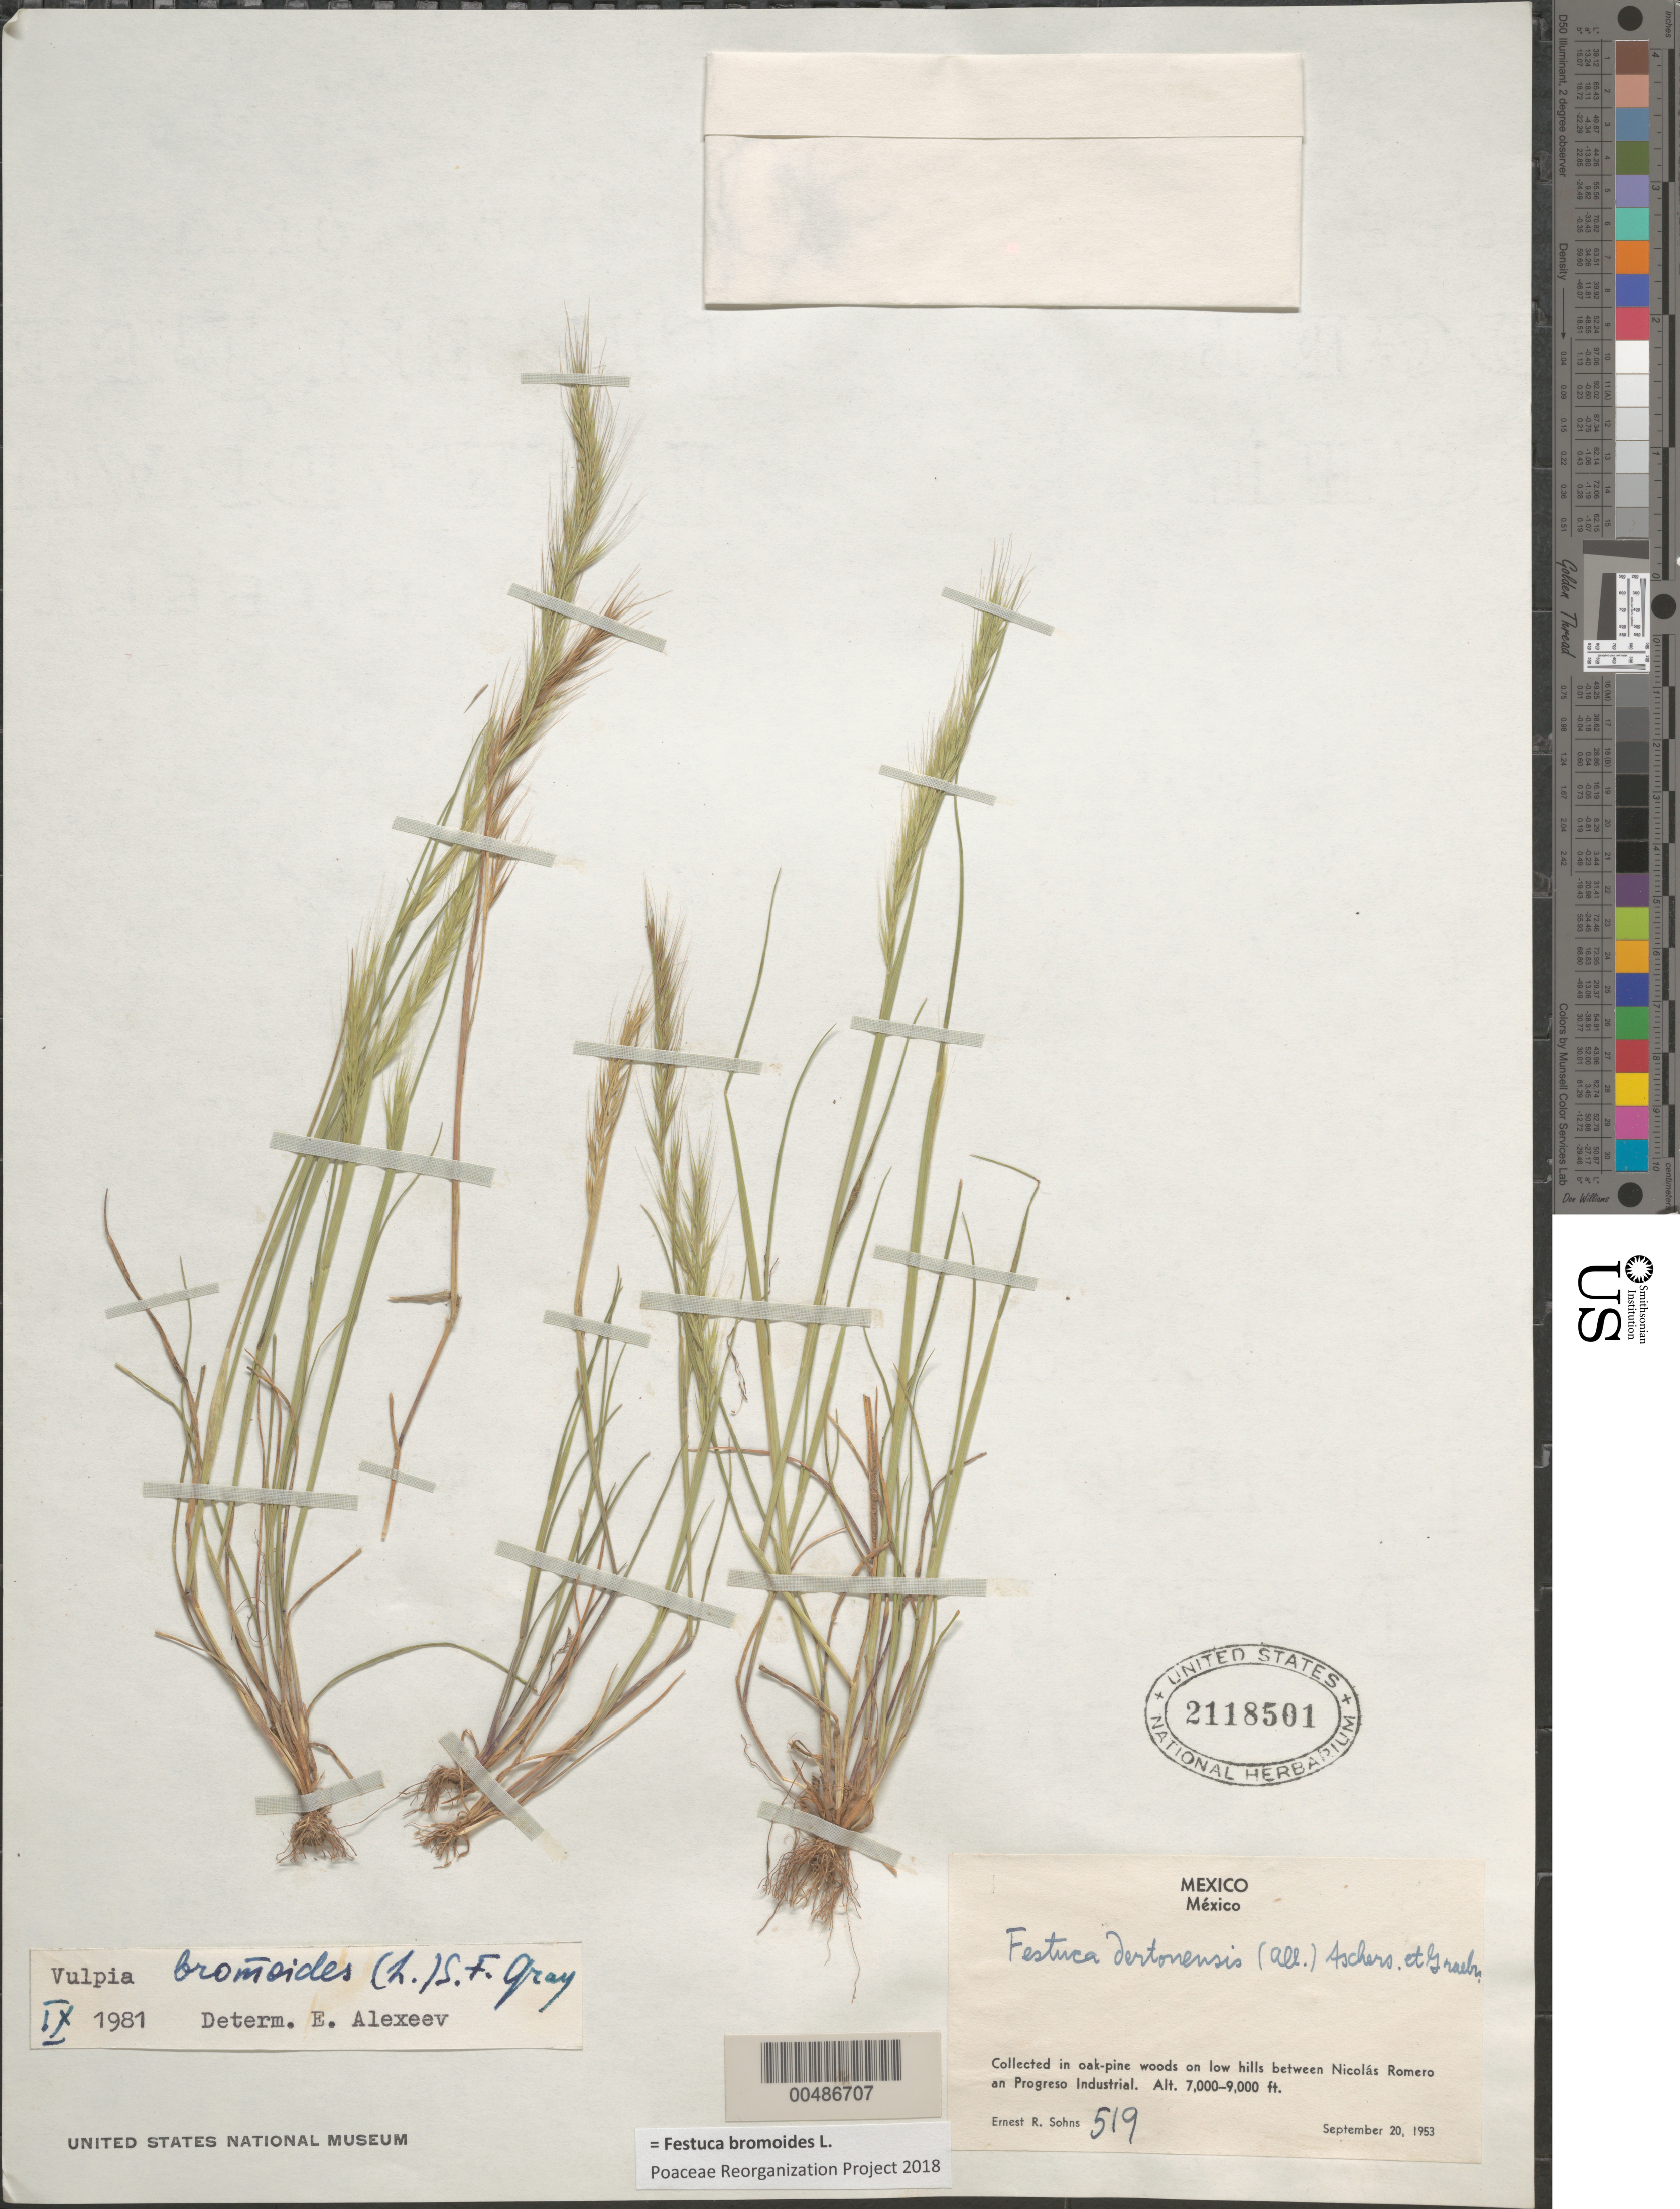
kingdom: Plantae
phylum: Tracheophyta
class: Liliopsida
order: Poales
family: Poaceae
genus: Festuca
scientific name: Festuca bromoides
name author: L.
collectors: E. R. Sohns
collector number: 519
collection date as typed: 20 Sep 1953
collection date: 1953-09-20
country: Mexico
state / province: México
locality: between Nicolás Romero & Progreso Industrial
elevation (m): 2134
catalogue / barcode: US 2118501